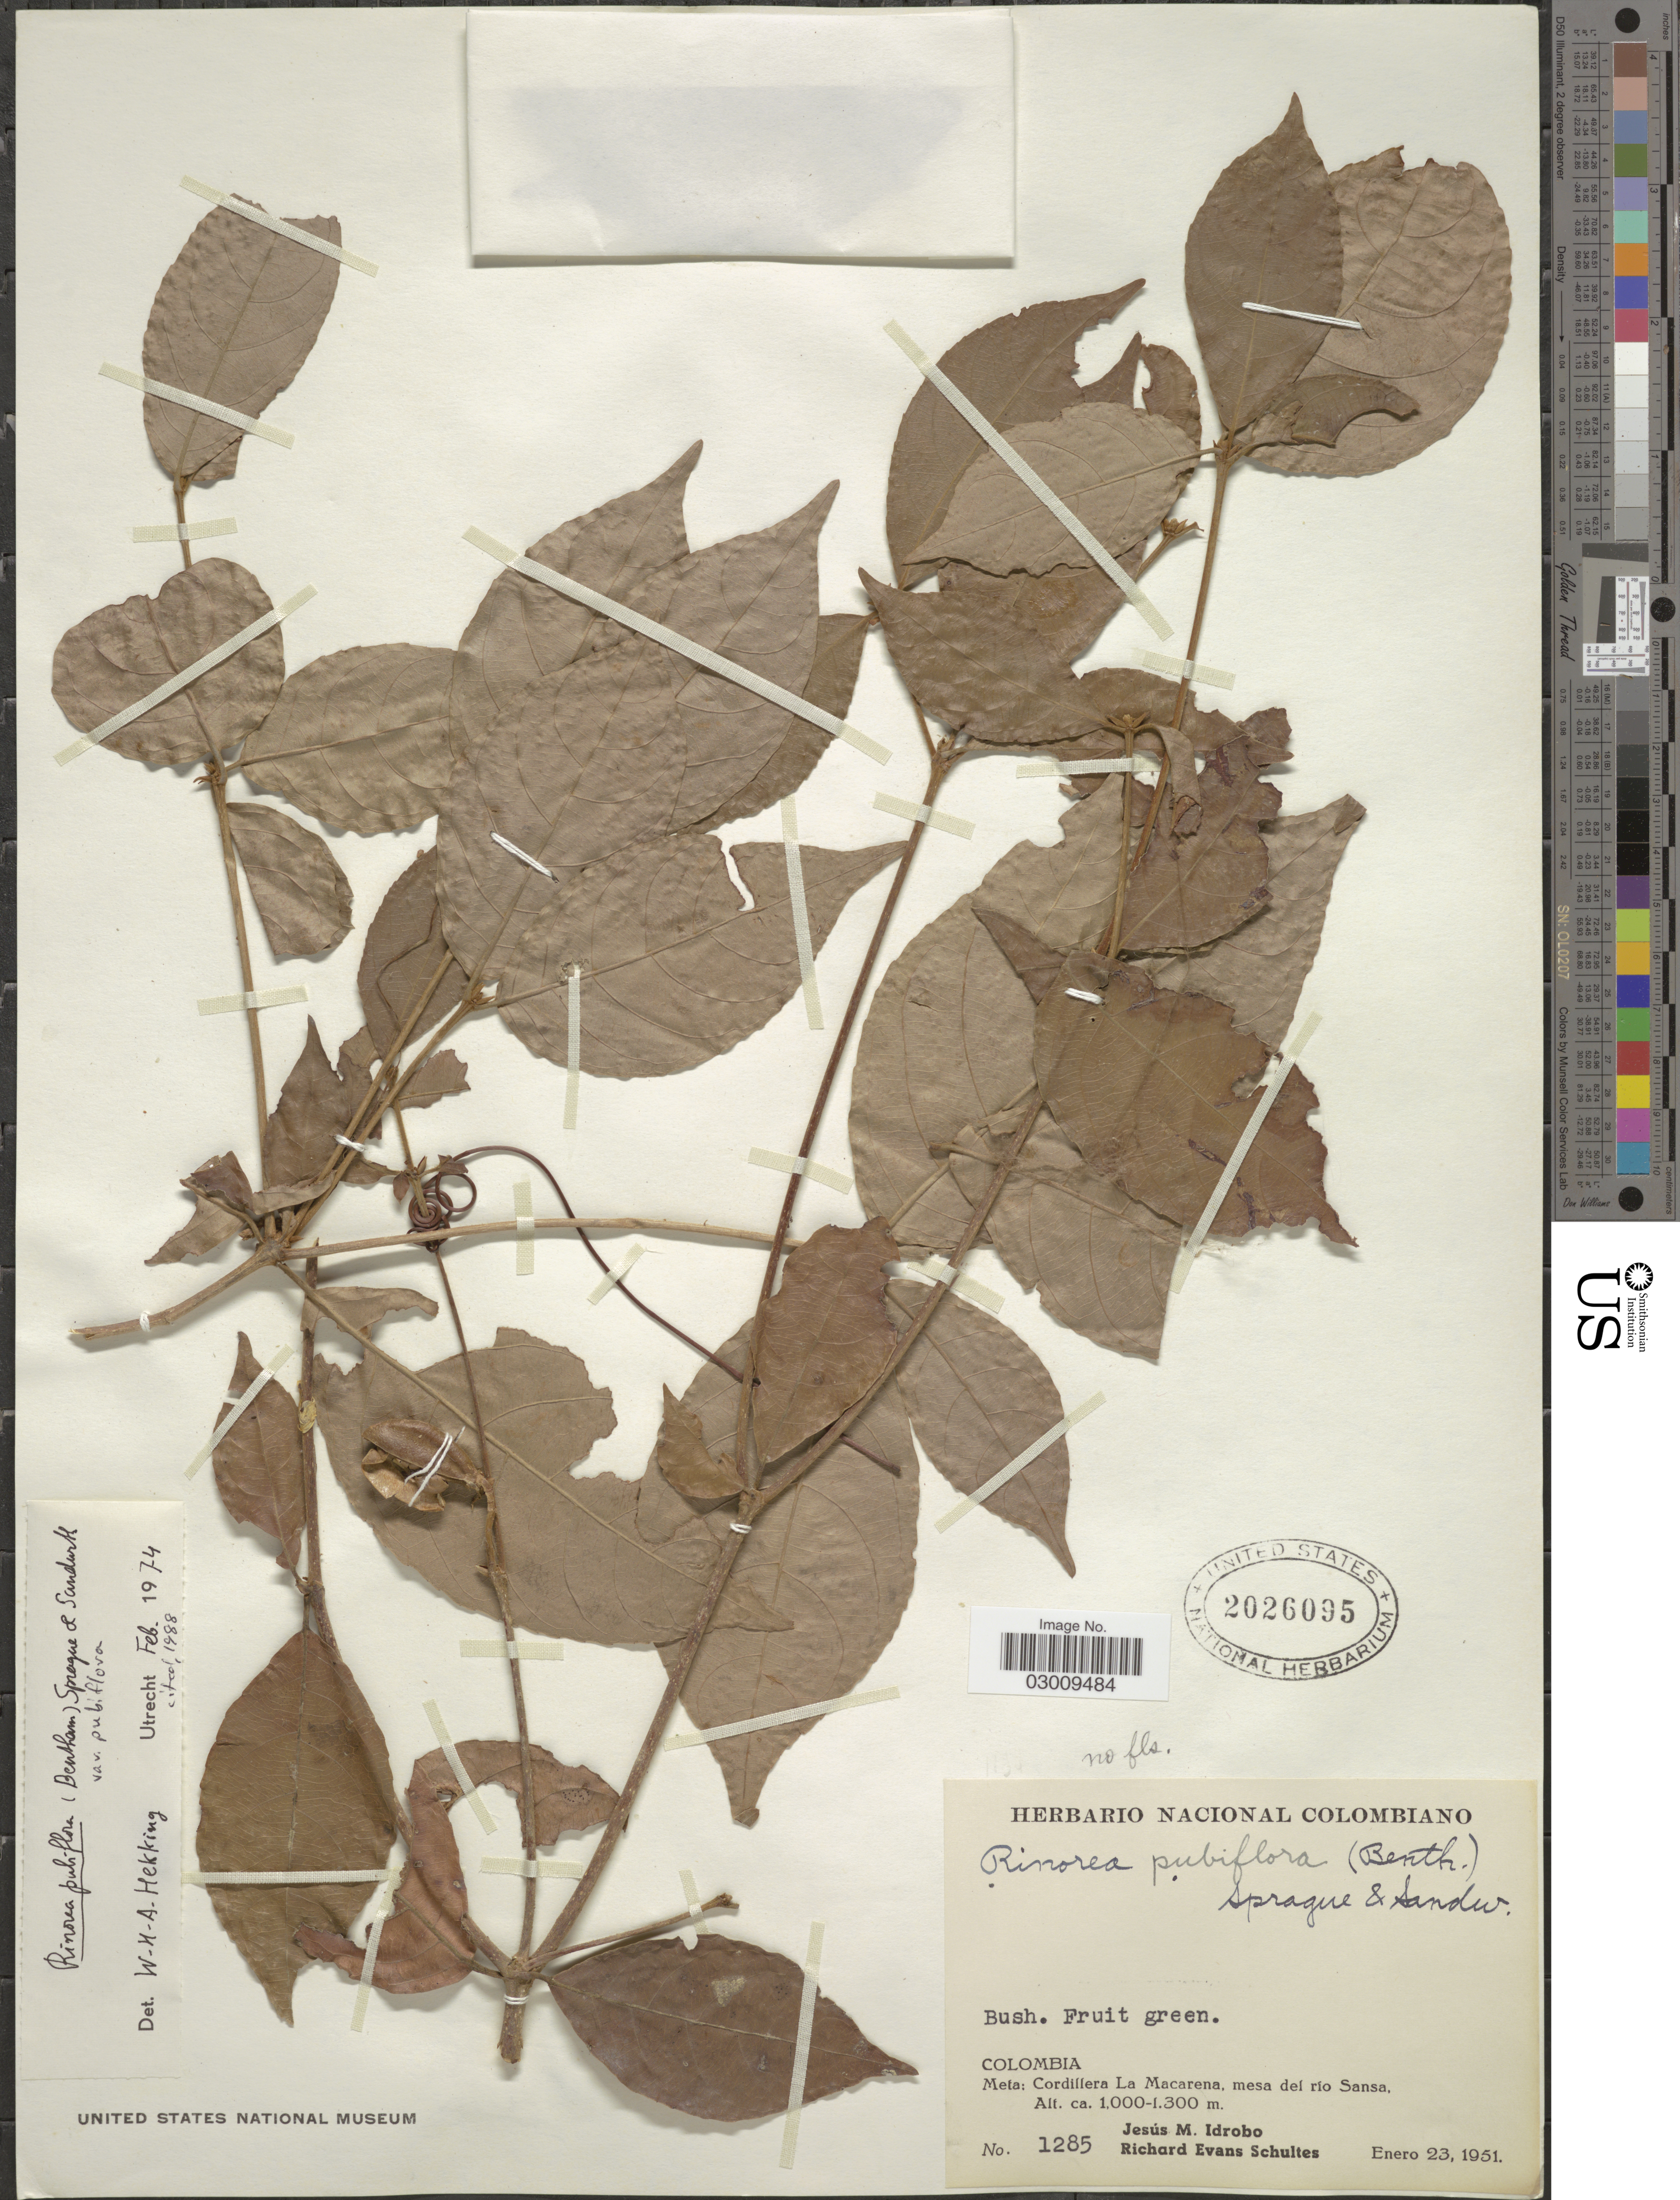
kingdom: Plantae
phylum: Tracheophyta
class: Magnoliopsida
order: Malpighiales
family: Violaceae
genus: Rinorea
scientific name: Rinorea pubiflora var. pubiflora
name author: (Benth.) Sprague & Sandwith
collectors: J. M. Idrobo & R. E. Schultes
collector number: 1285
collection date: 1951-01-23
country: Colombia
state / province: Meta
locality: Meta: Cordillera La Macarena, mesa del río Sansa.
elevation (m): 1000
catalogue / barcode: US 2026095